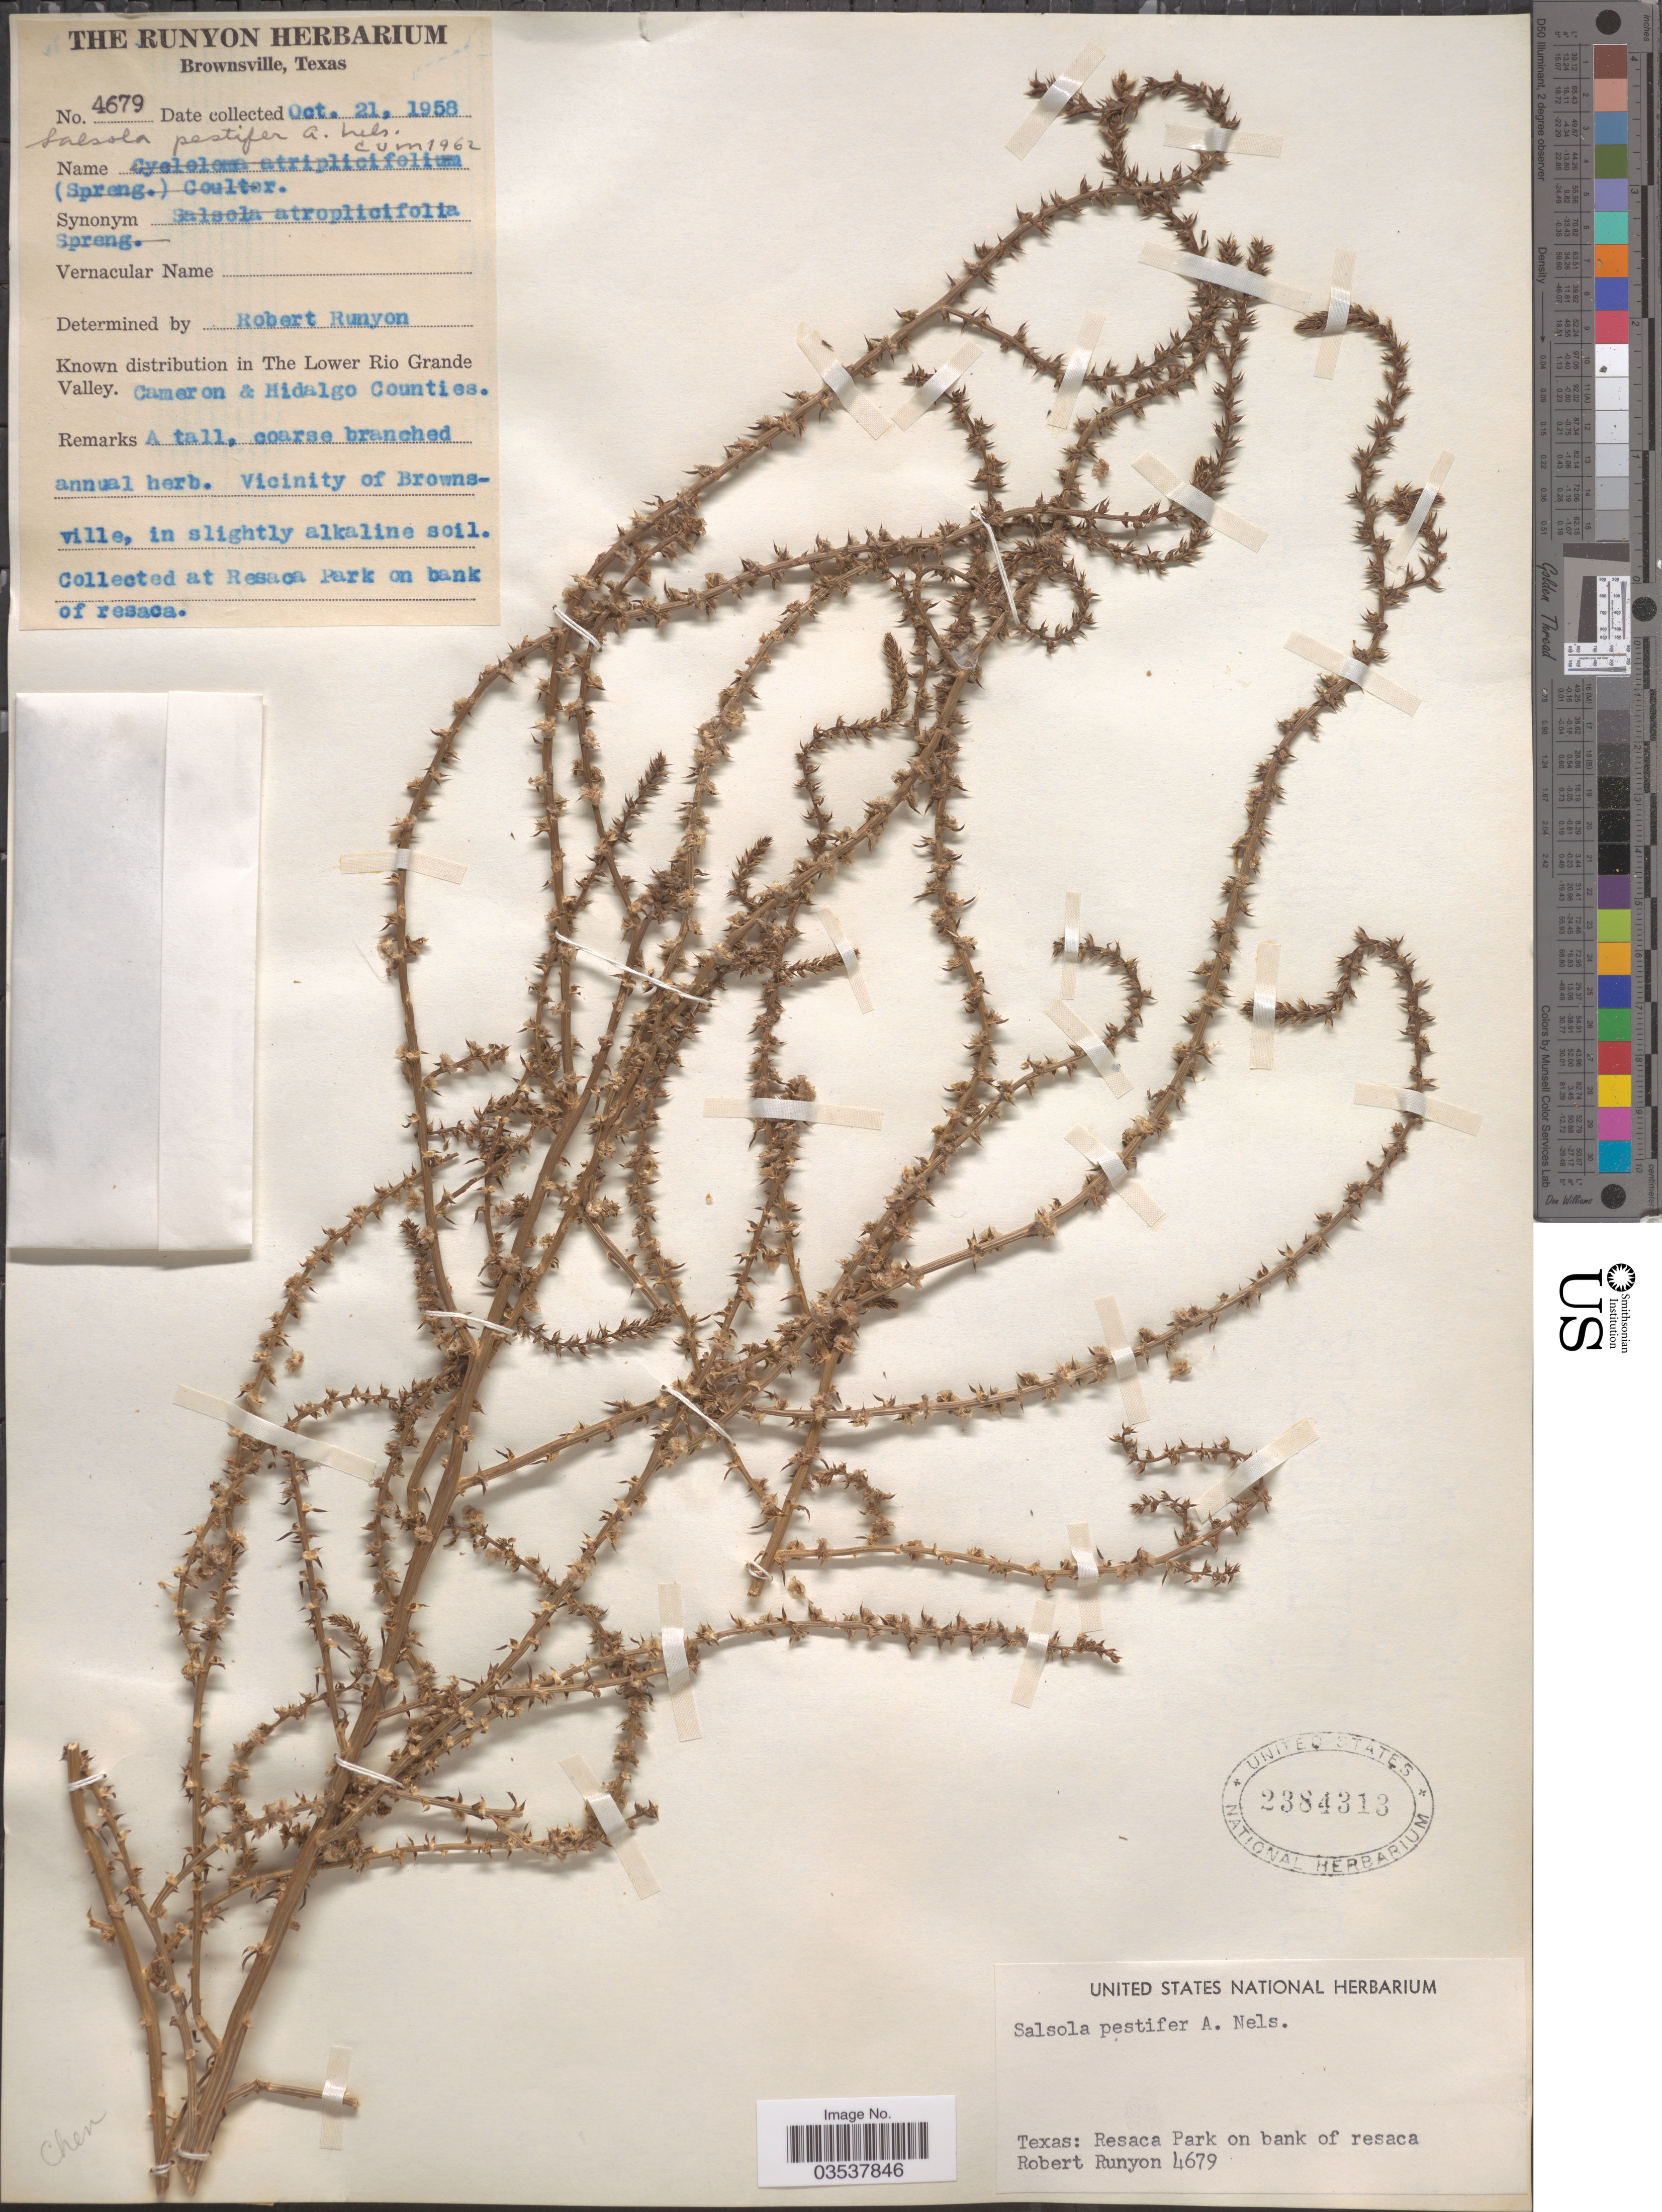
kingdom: Plantae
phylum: Tracheophyta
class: Magnoliopsida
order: Caryophyllales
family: Amaranthaceae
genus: Salsola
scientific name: Salsola pestifer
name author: A. Nelson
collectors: R. Runyon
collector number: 4679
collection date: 1958-10-21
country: United States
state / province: Texas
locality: The Lower Rio Grande Valley. Cameron & Hidalgo Counties. [unsure placement] Vicinity of Brownsville. Resaca Park on bank of resaca.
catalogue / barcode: US 2384313